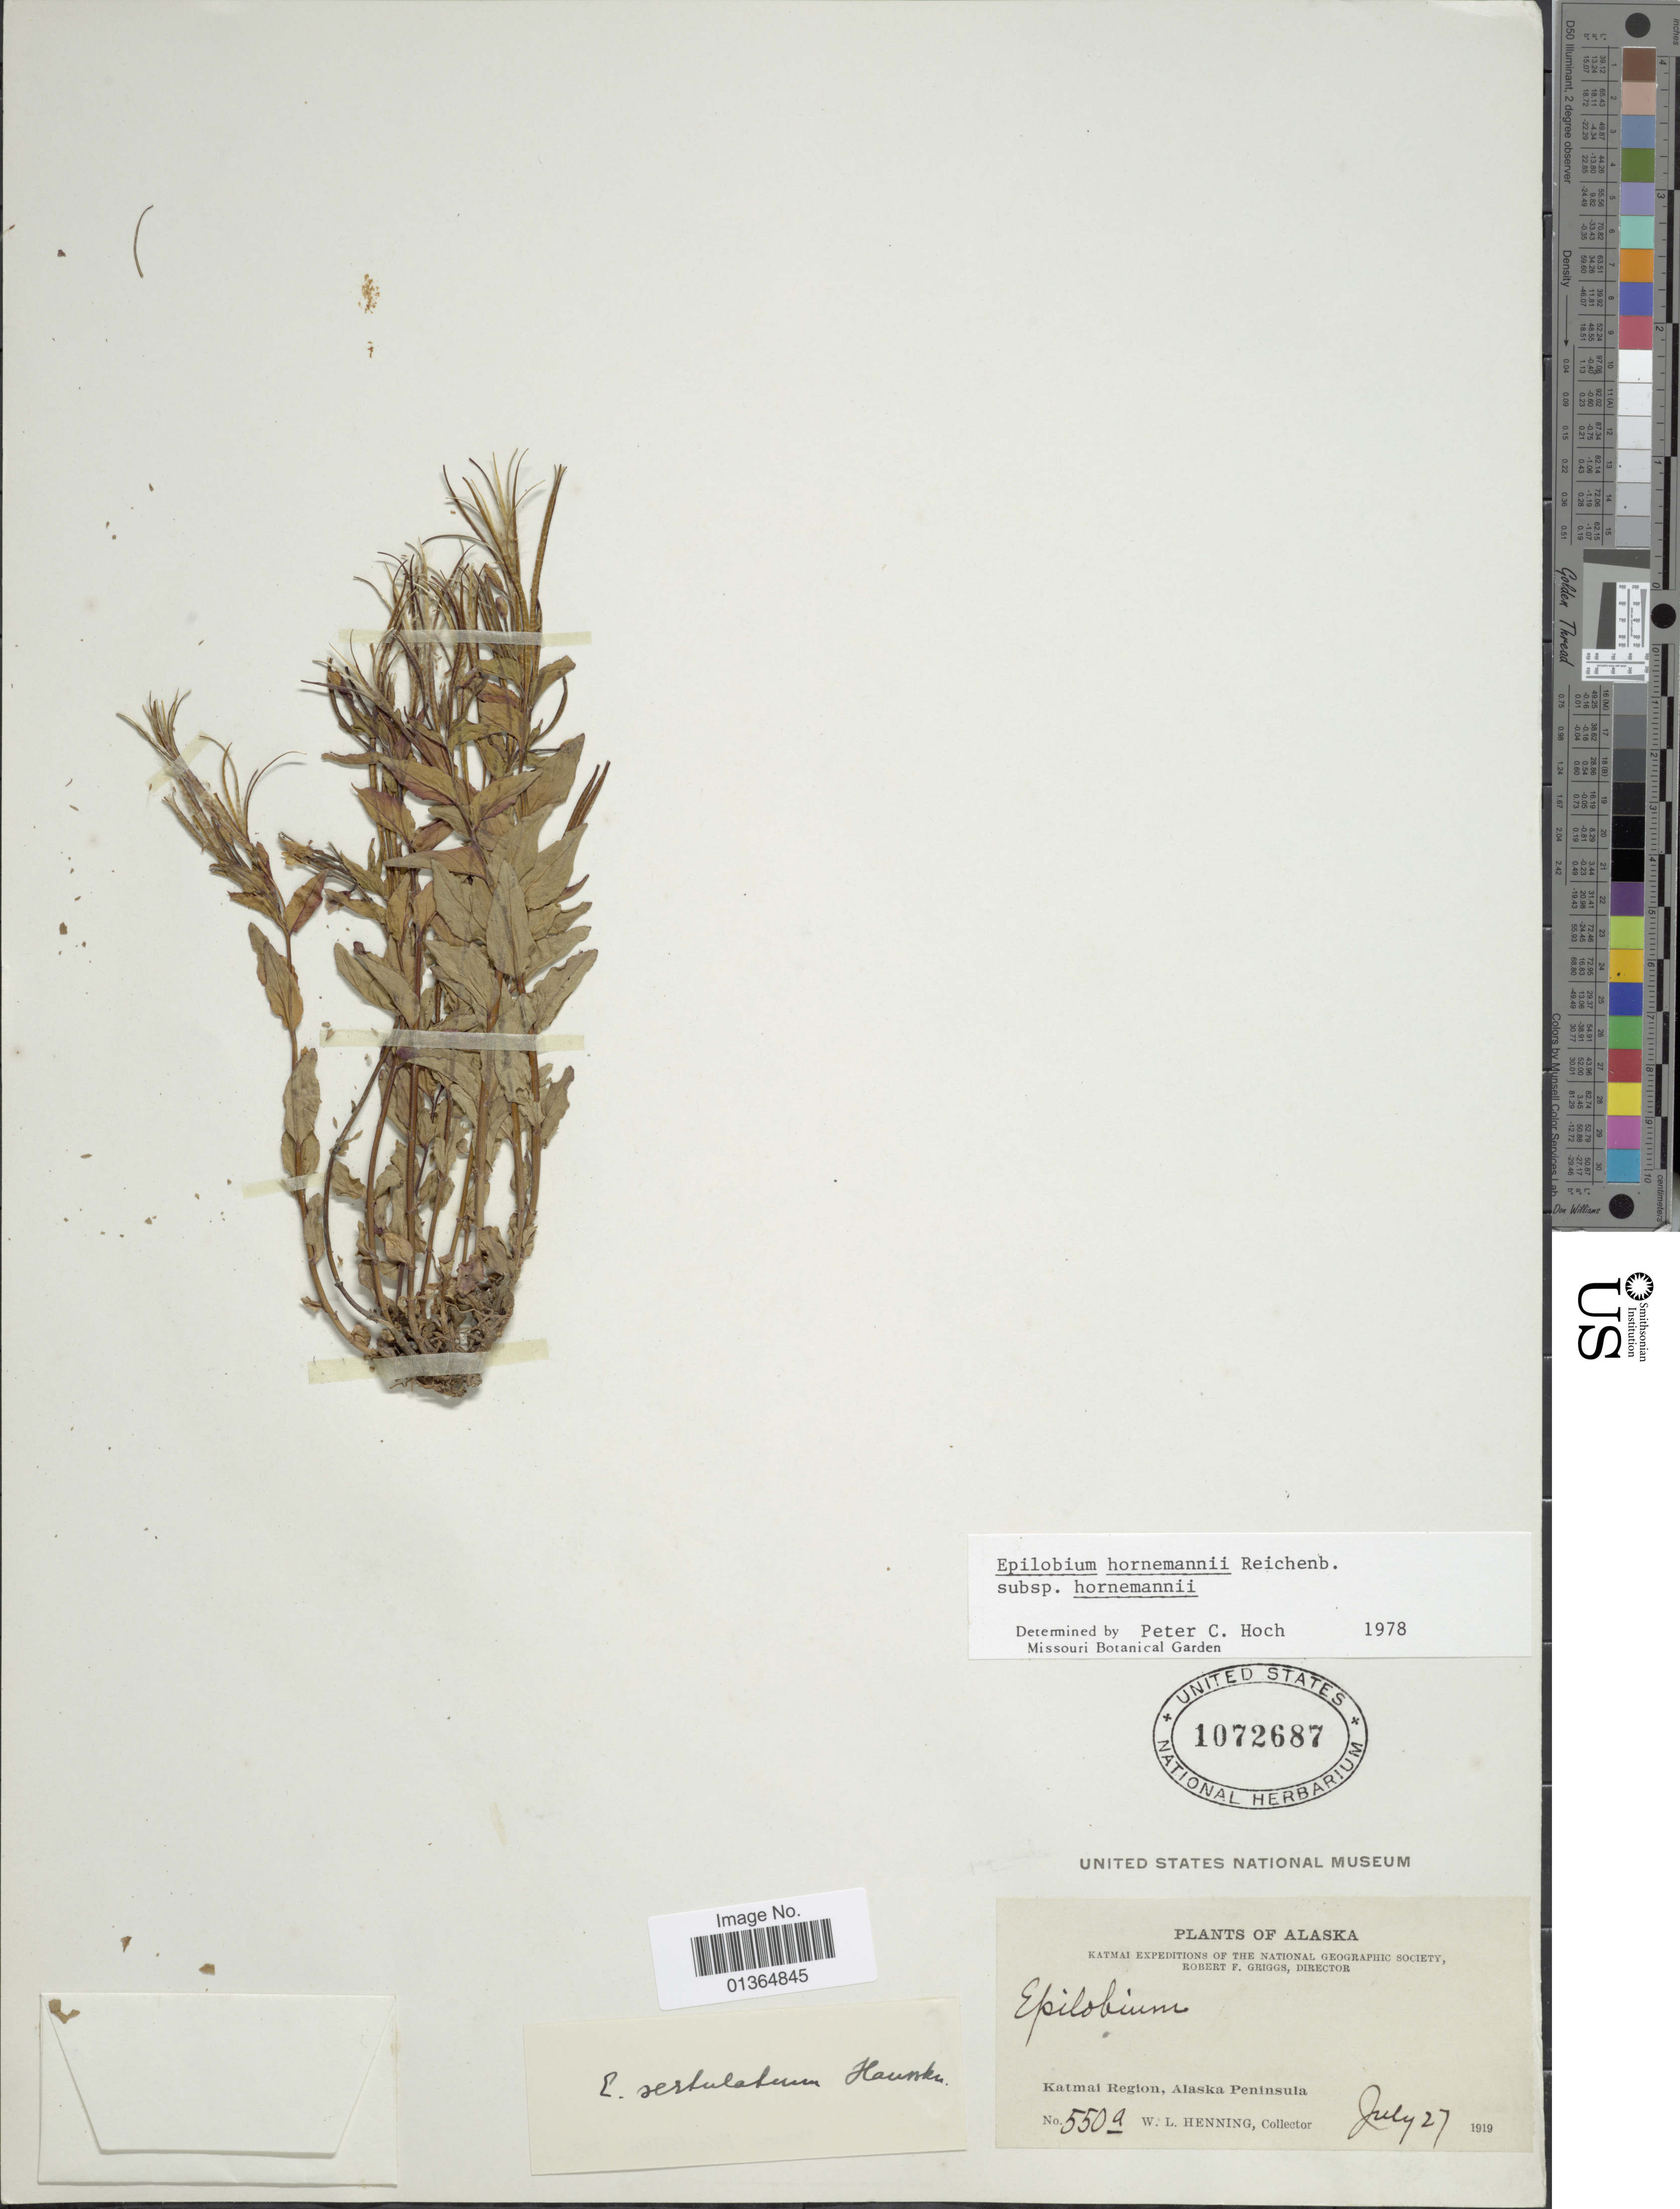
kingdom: Plantae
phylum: Tracheophyta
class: Magnoliopsida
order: Myrtales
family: Onagraceae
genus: Epilobium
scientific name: Epilobium hornemannii subsp. hornemannii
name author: Rchb.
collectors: W. Henning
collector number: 550a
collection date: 1919-07-27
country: United States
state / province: Alaska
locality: Katmai Region.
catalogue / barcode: US 1072687